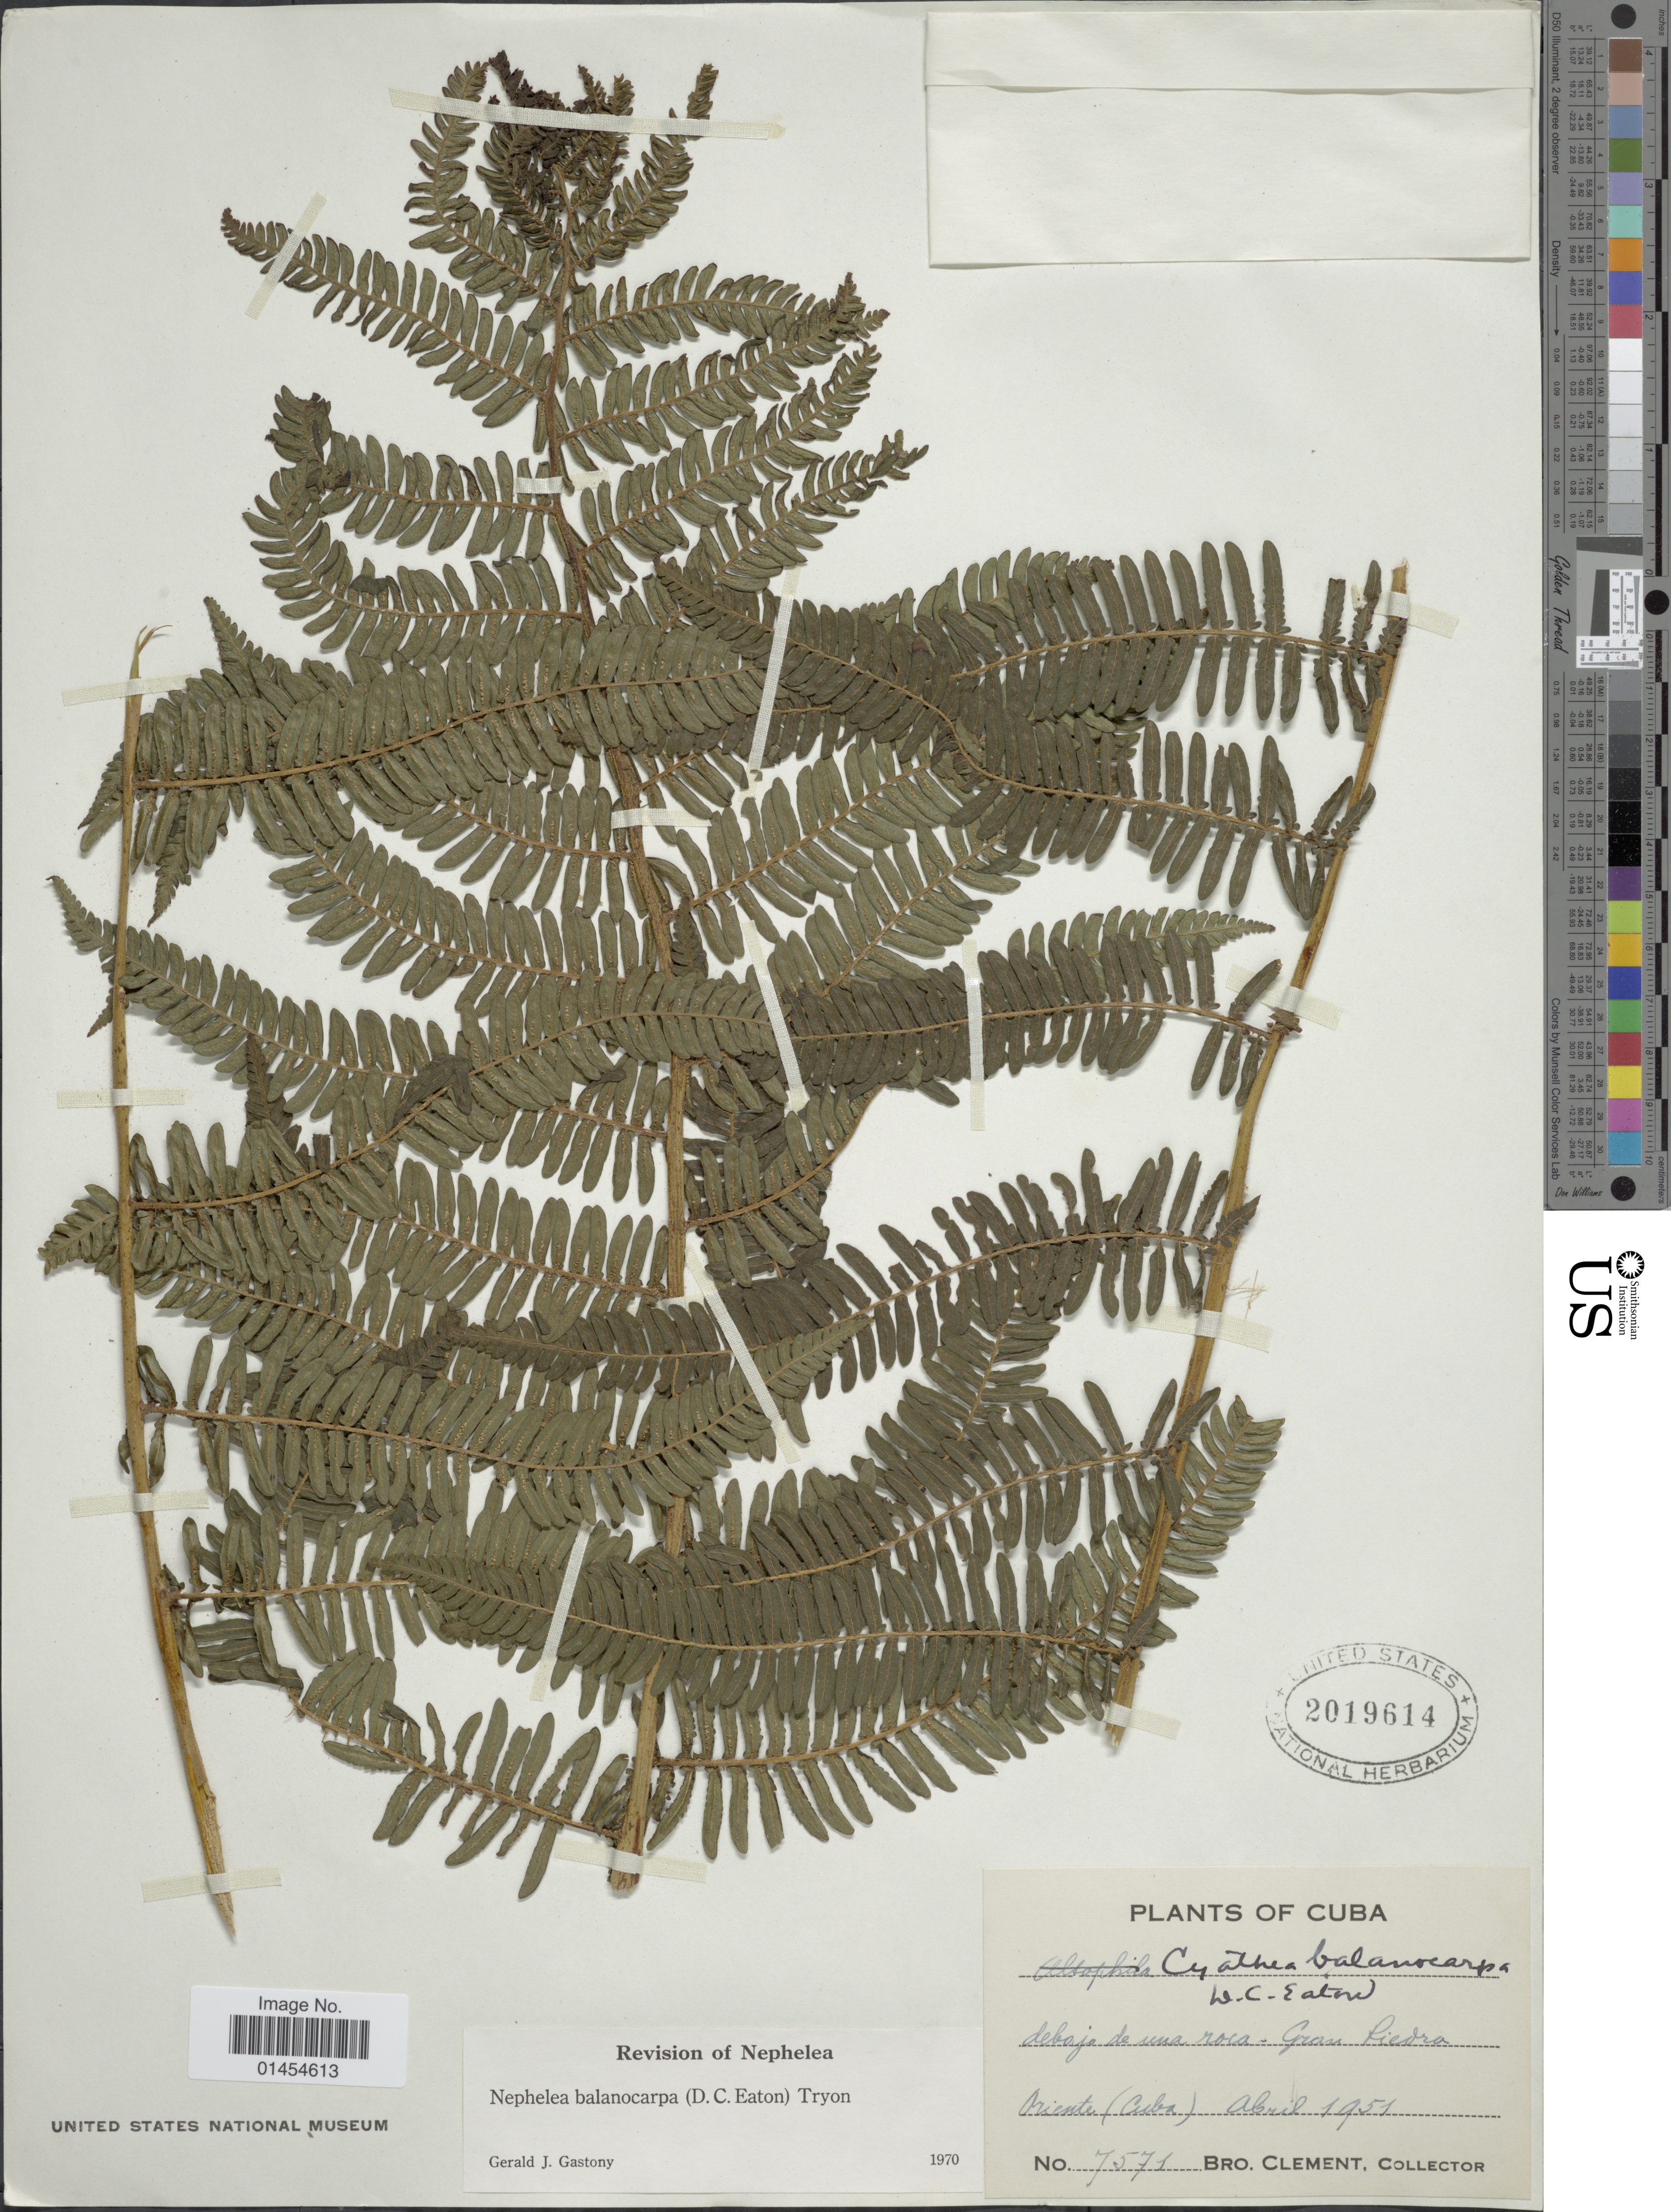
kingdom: Plantae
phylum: Tracheophyta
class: Polypodiopsida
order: Cyatheales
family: Cyatheaceae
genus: Alsophila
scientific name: Alsophila balanocarpa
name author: (D.C. Eaton) D.S. Conant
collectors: B. Clement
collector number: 7571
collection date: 1951-04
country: Cuba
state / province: Oriente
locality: Debajo de una roca- Gran Piedra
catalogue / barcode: US 2019614